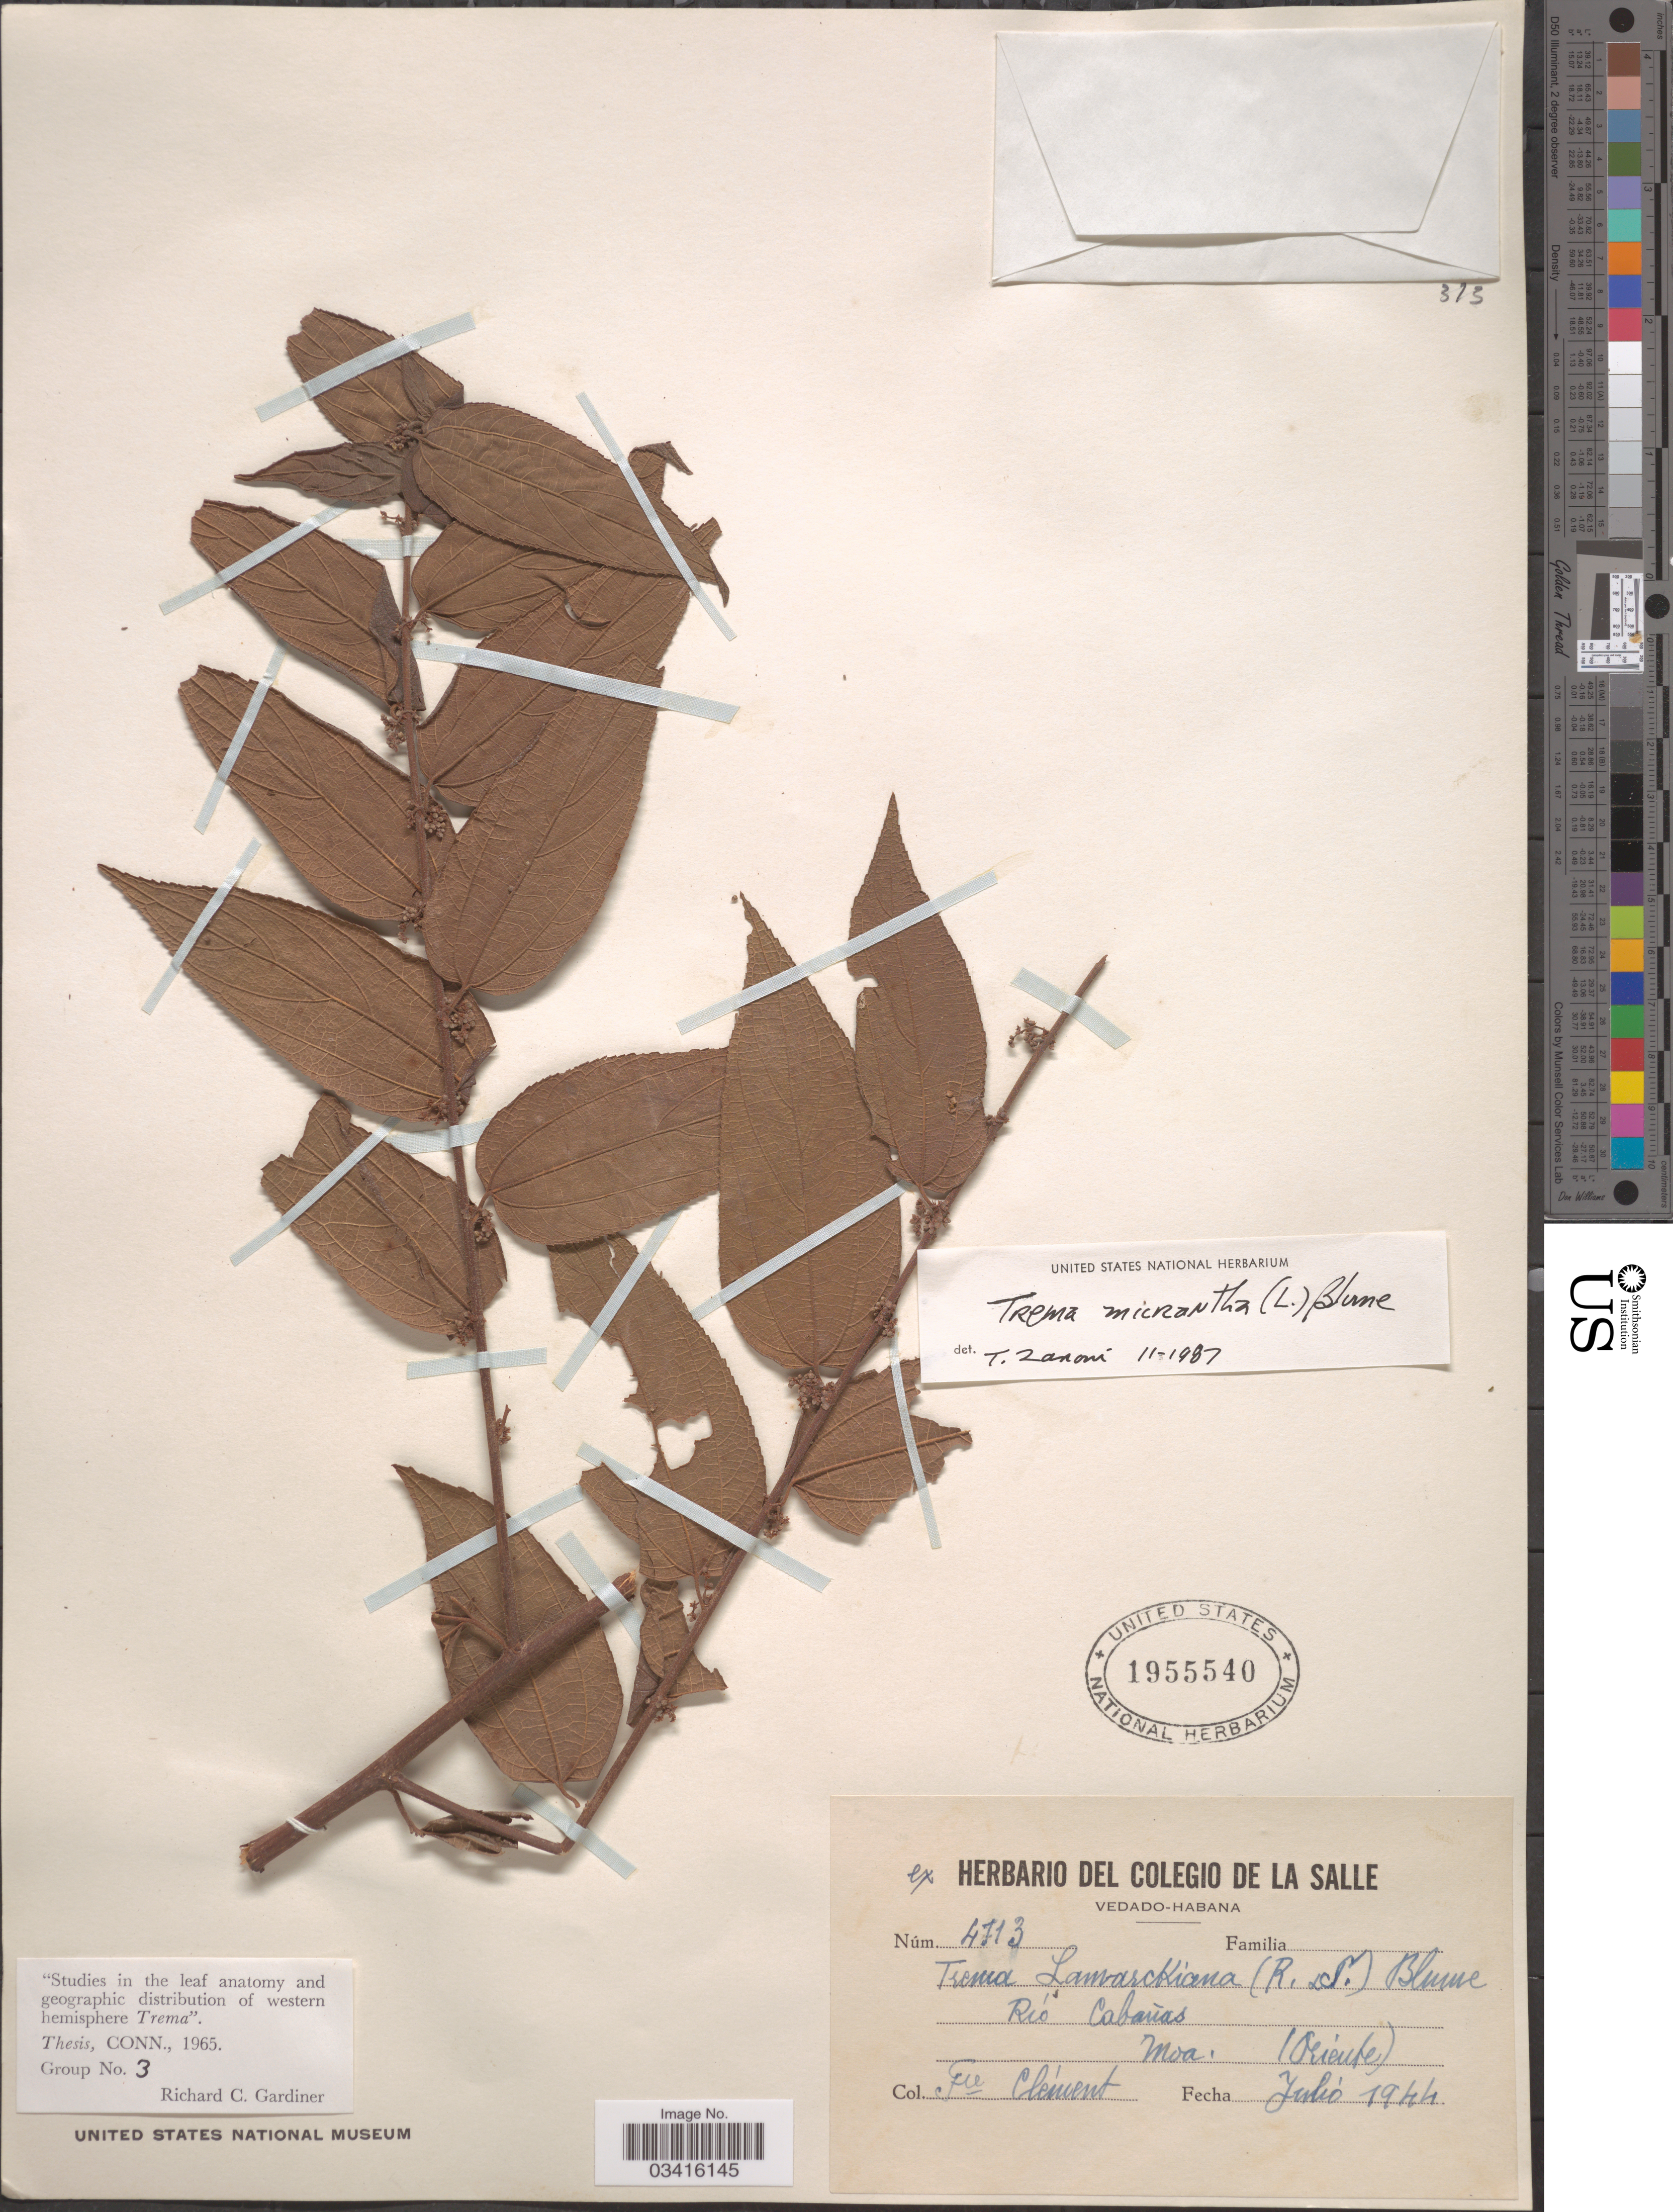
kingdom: Plantae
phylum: Tracheophyta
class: Magnoliopsida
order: Rosales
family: Cannabaceae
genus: Trema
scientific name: Trema micranthum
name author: (L.) Blume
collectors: B. Clement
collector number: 4713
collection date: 1944-07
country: Cuba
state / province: Oriente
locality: Río Cabañas. Moa.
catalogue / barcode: US 1955540